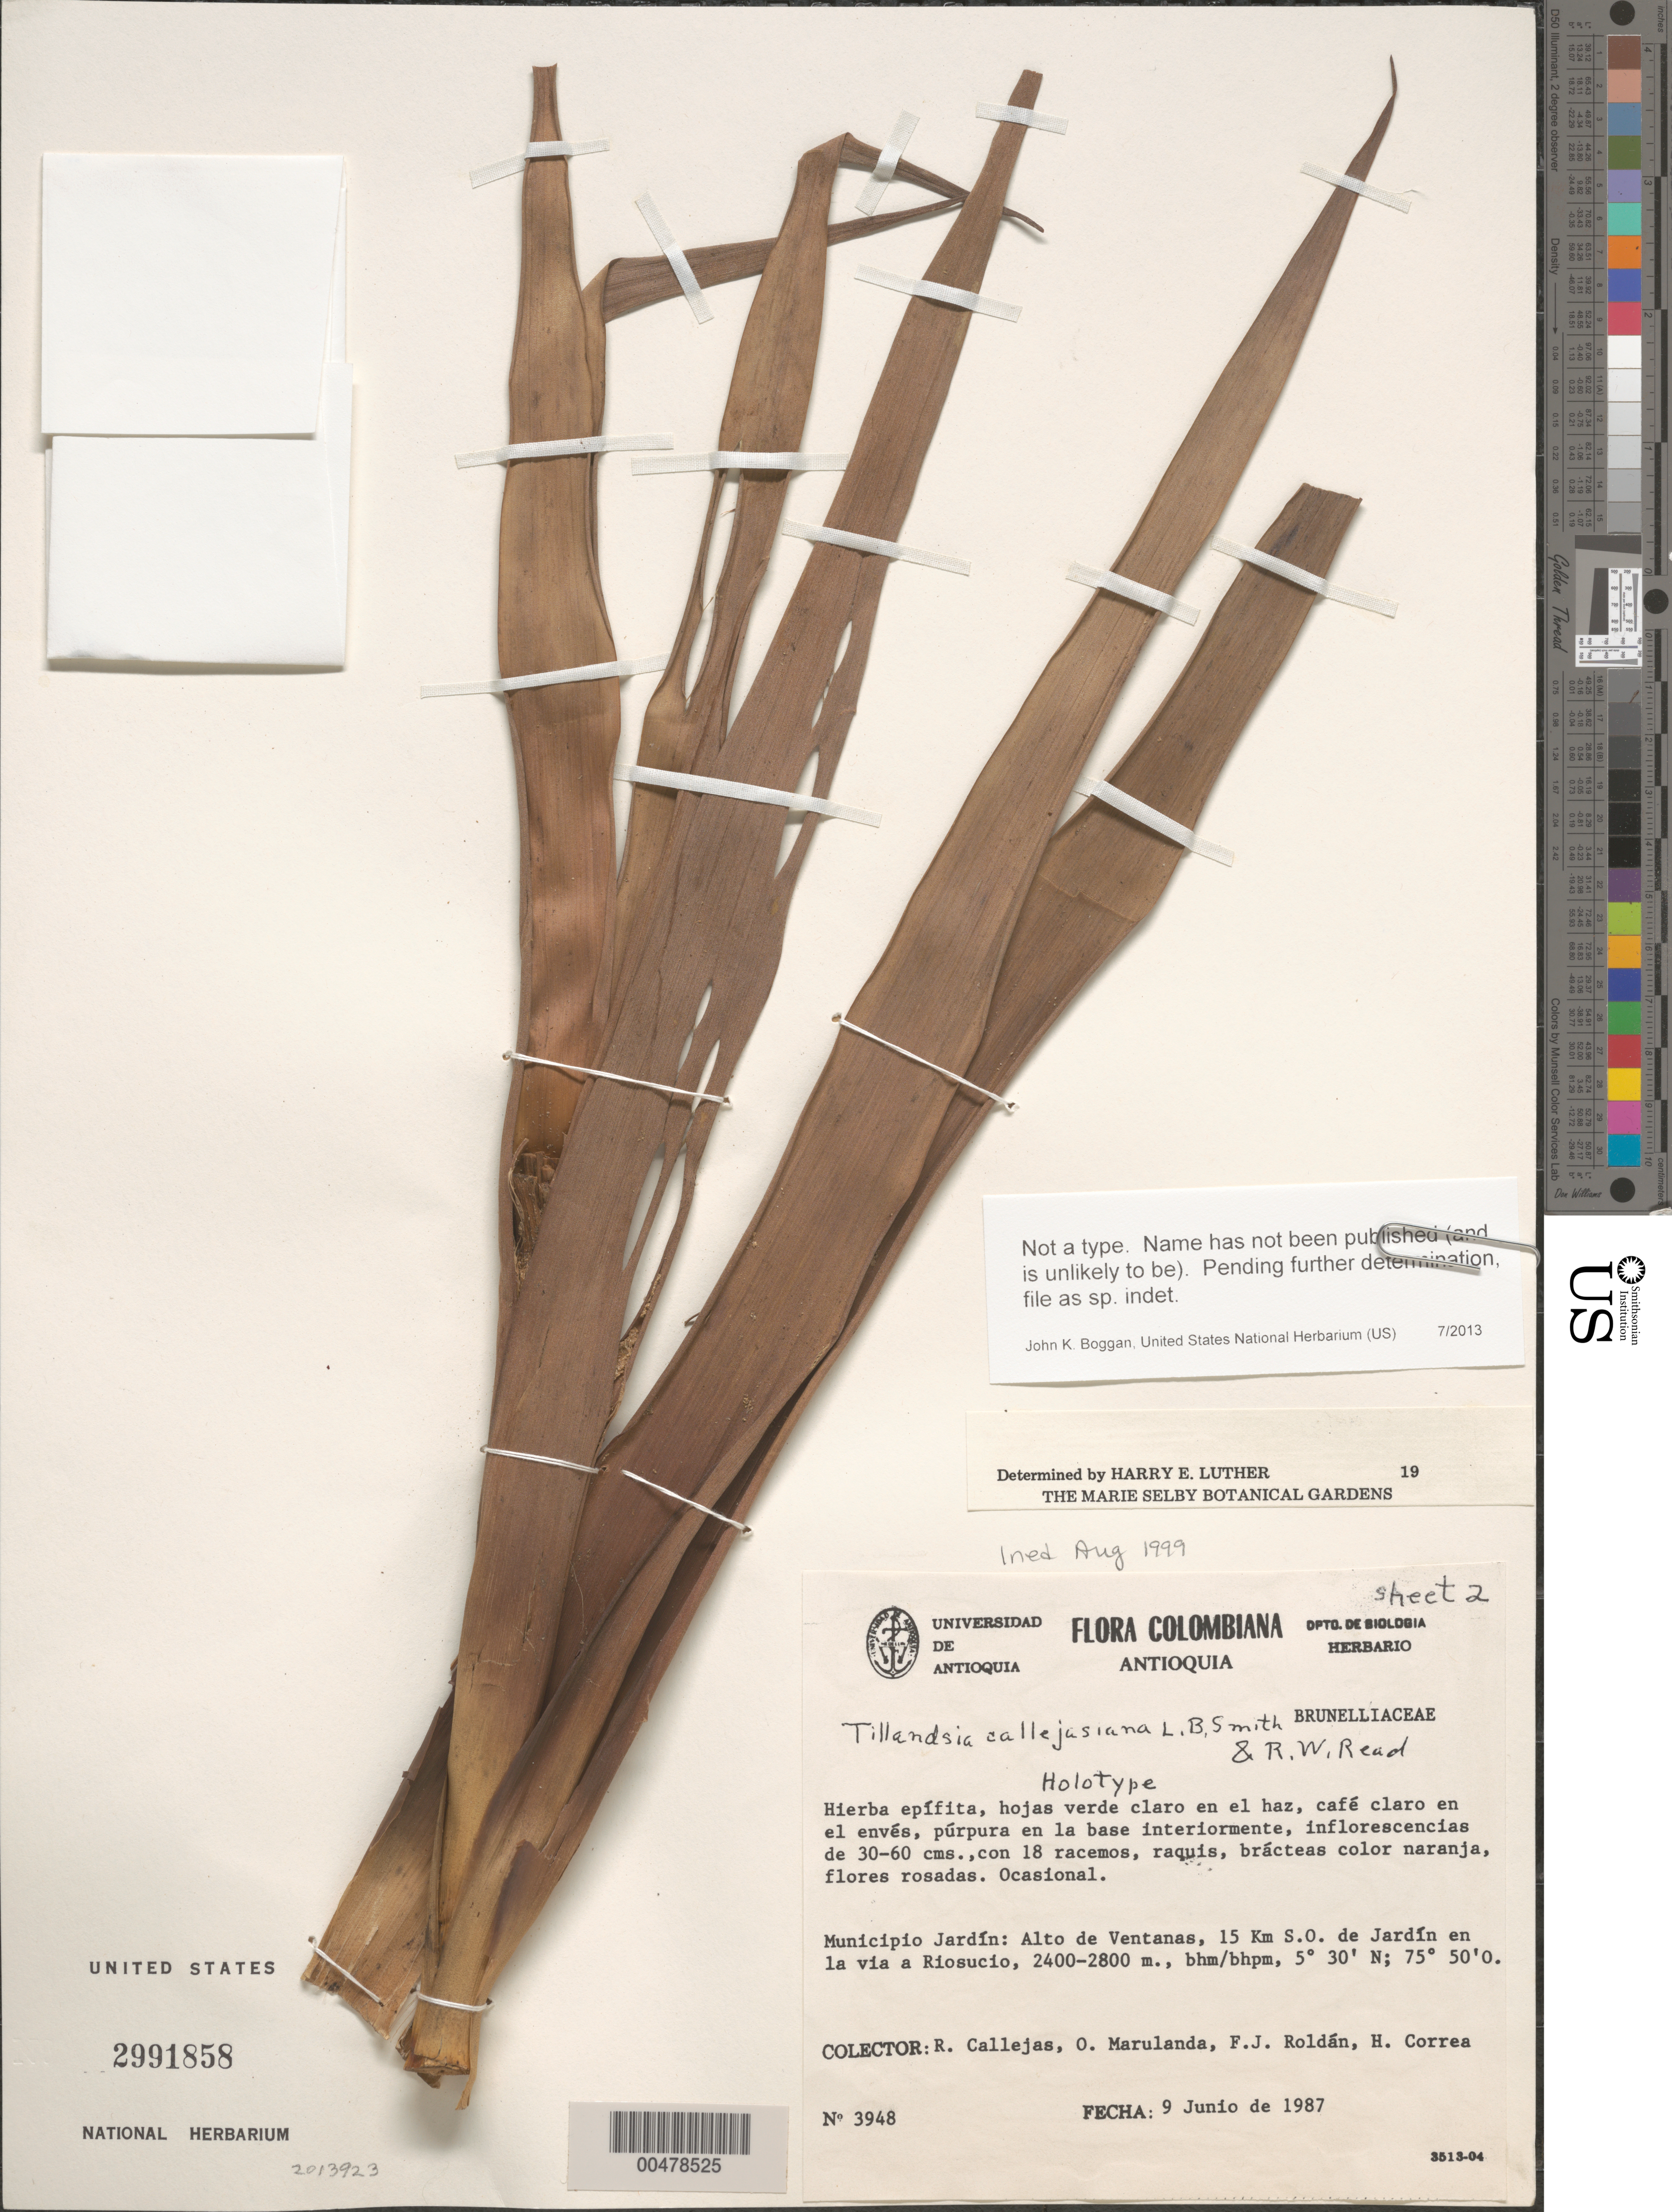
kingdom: Plantae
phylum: Tracheophyta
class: Liliopsida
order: Poales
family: Bromeliaceae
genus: Tillandsia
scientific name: Tillandsia sp.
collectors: R. Callejas, O. Marulanda, F. J. Roldán & H. Correa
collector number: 3948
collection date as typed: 09 Jun 1987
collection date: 1987-06-09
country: Colombia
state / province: Antioquia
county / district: Jardín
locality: Alto de Ventanas, 15 km SE [SW] de Jardin en la via a Rio Sucio [Rio Sucio?].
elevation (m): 2400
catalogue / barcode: US 2991858